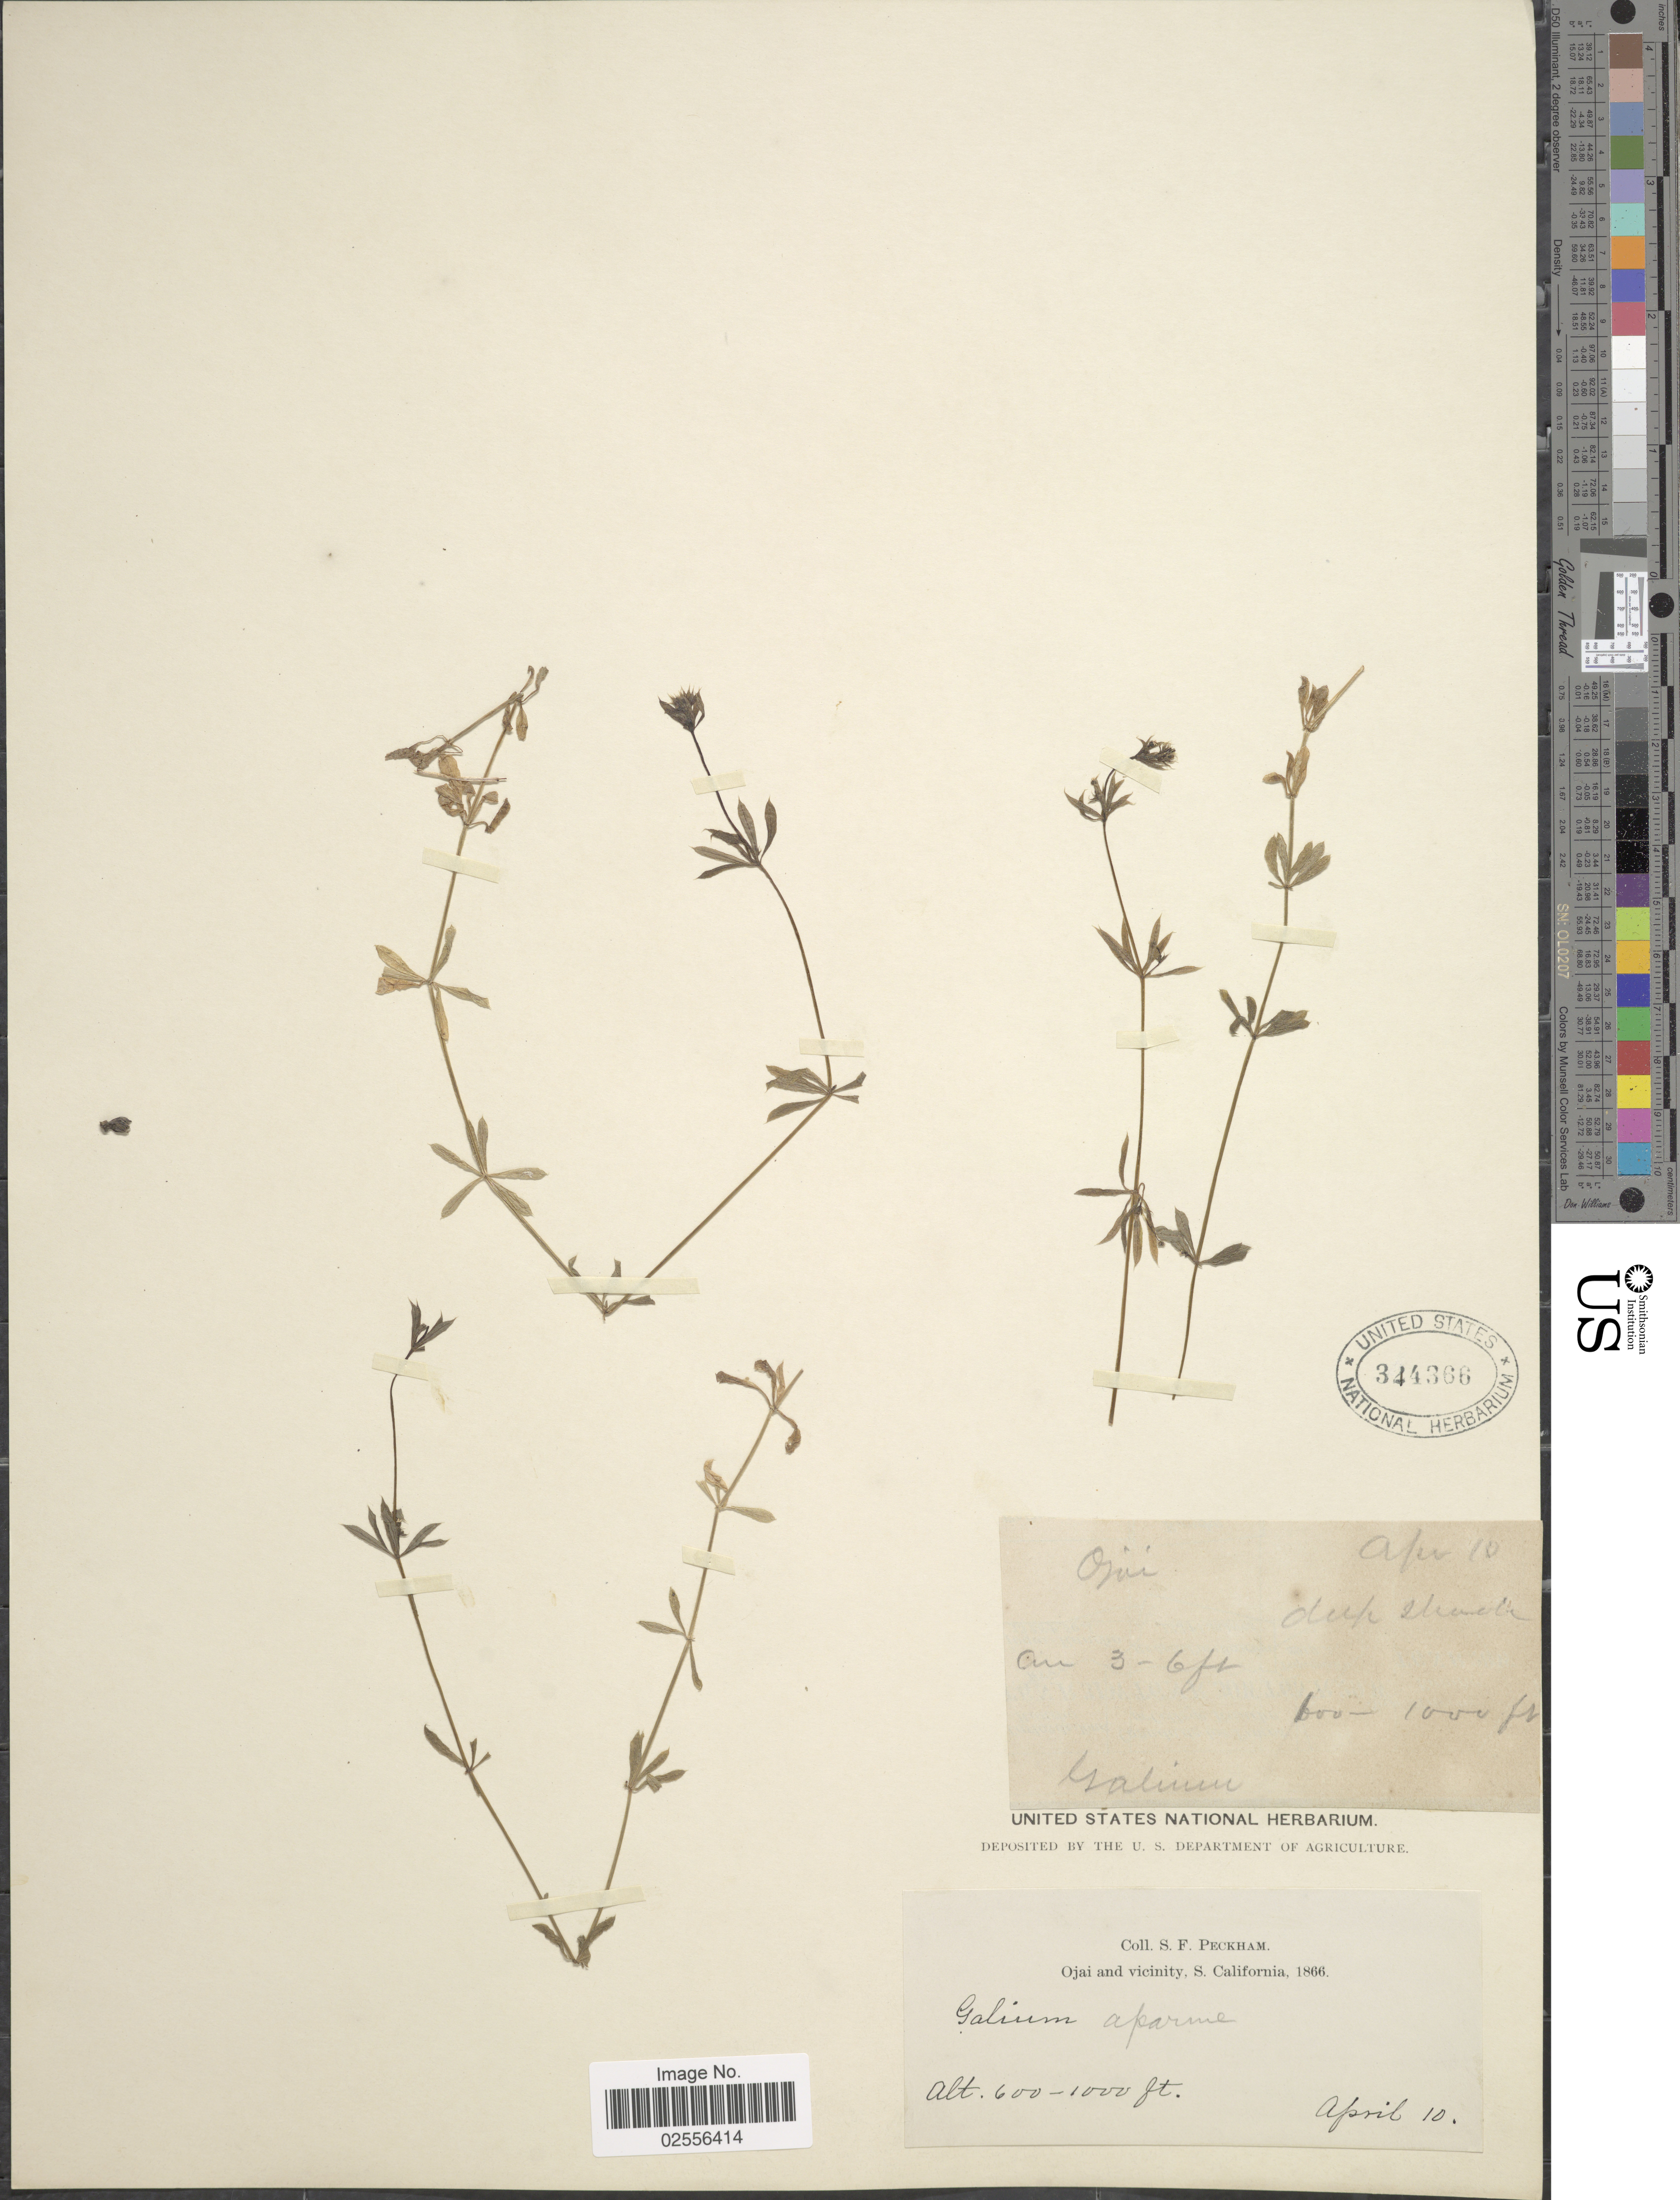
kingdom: Plantae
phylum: Tracheophyta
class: Magnoliopsida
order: Gentianales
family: Rubiaceae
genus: Galium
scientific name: Galium aparine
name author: L.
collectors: S. Peckham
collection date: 1866-04-10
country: United States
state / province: California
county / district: Ventura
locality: Ojai and vicinity, S. California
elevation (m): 183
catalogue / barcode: US 314366